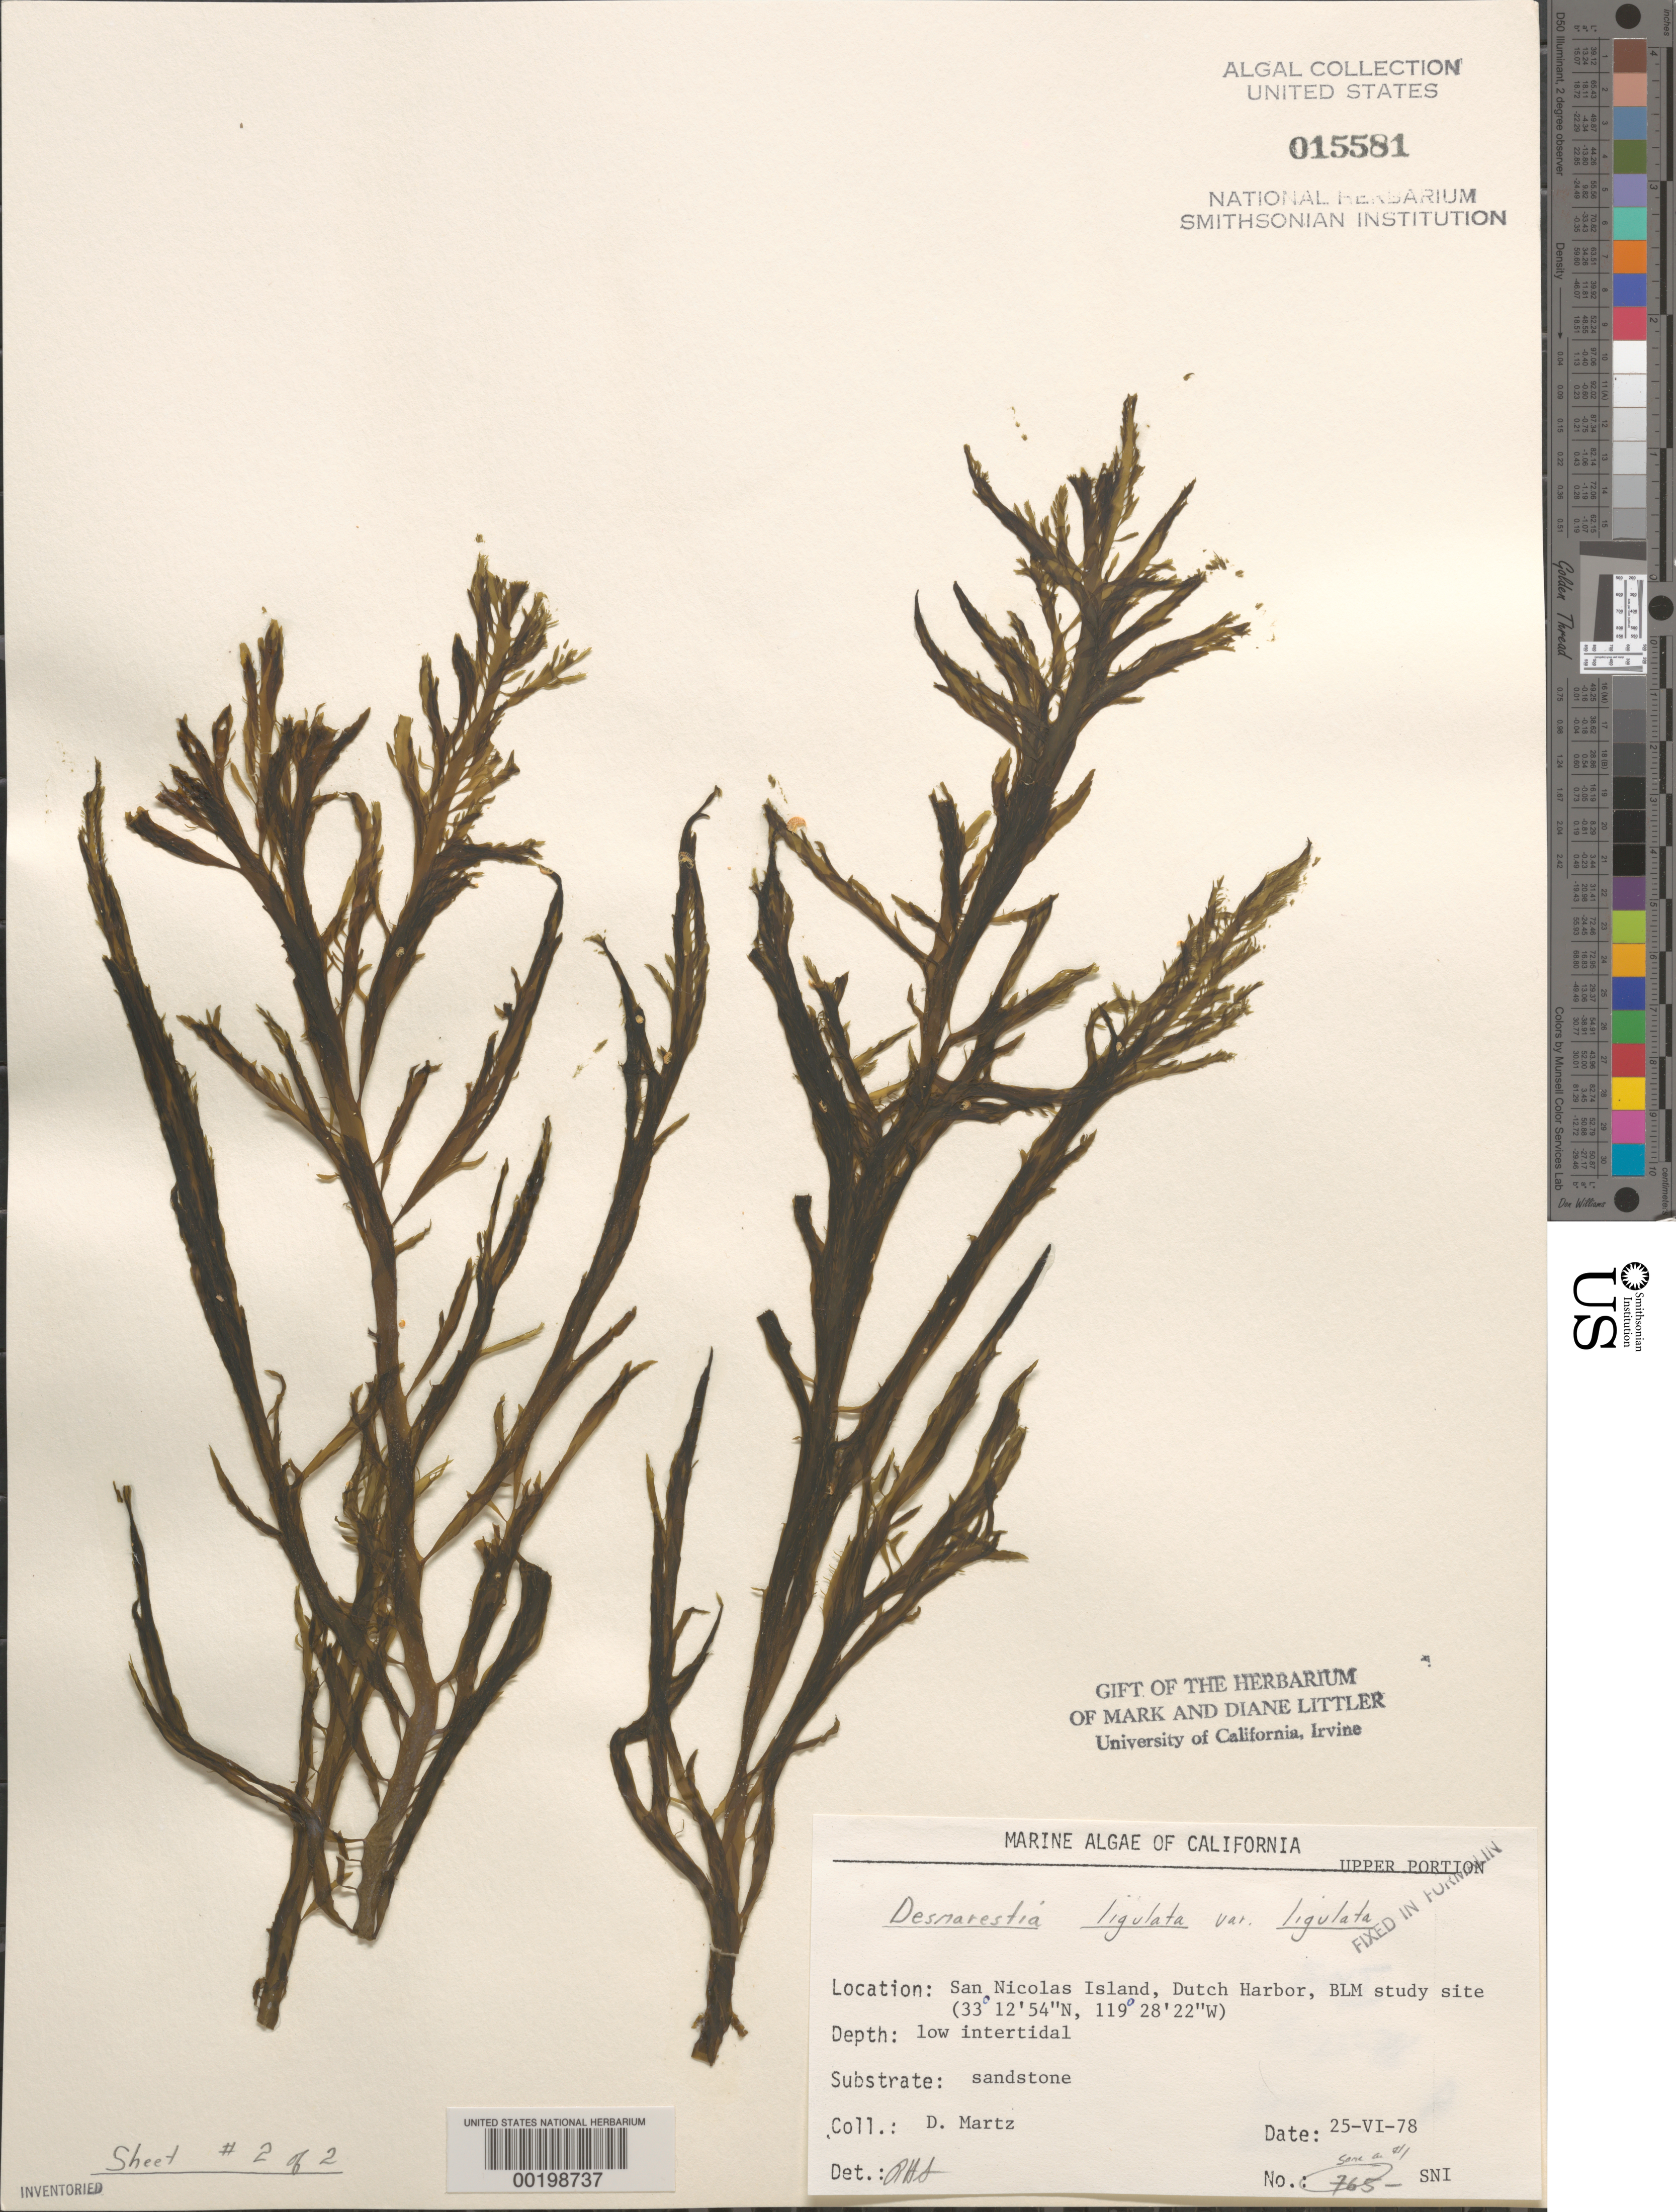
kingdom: Chromista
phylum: Ochrophyta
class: Phaeophyceae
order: Desmarestiales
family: Desmarestiaceae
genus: Desmarestia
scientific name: Desmarestia ligulata var. ligulata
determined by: Sims, Robert H.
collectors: D. Martz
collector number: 765-sni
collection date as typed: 25 Jun 1978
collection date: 1978-06-25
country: United States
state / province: California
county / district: Ventura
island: San Nicolas Island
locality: Dutch Harbor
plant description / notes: BLM-SOCALBIGHT Rocky Intertidal Survey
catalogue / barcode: US 15581